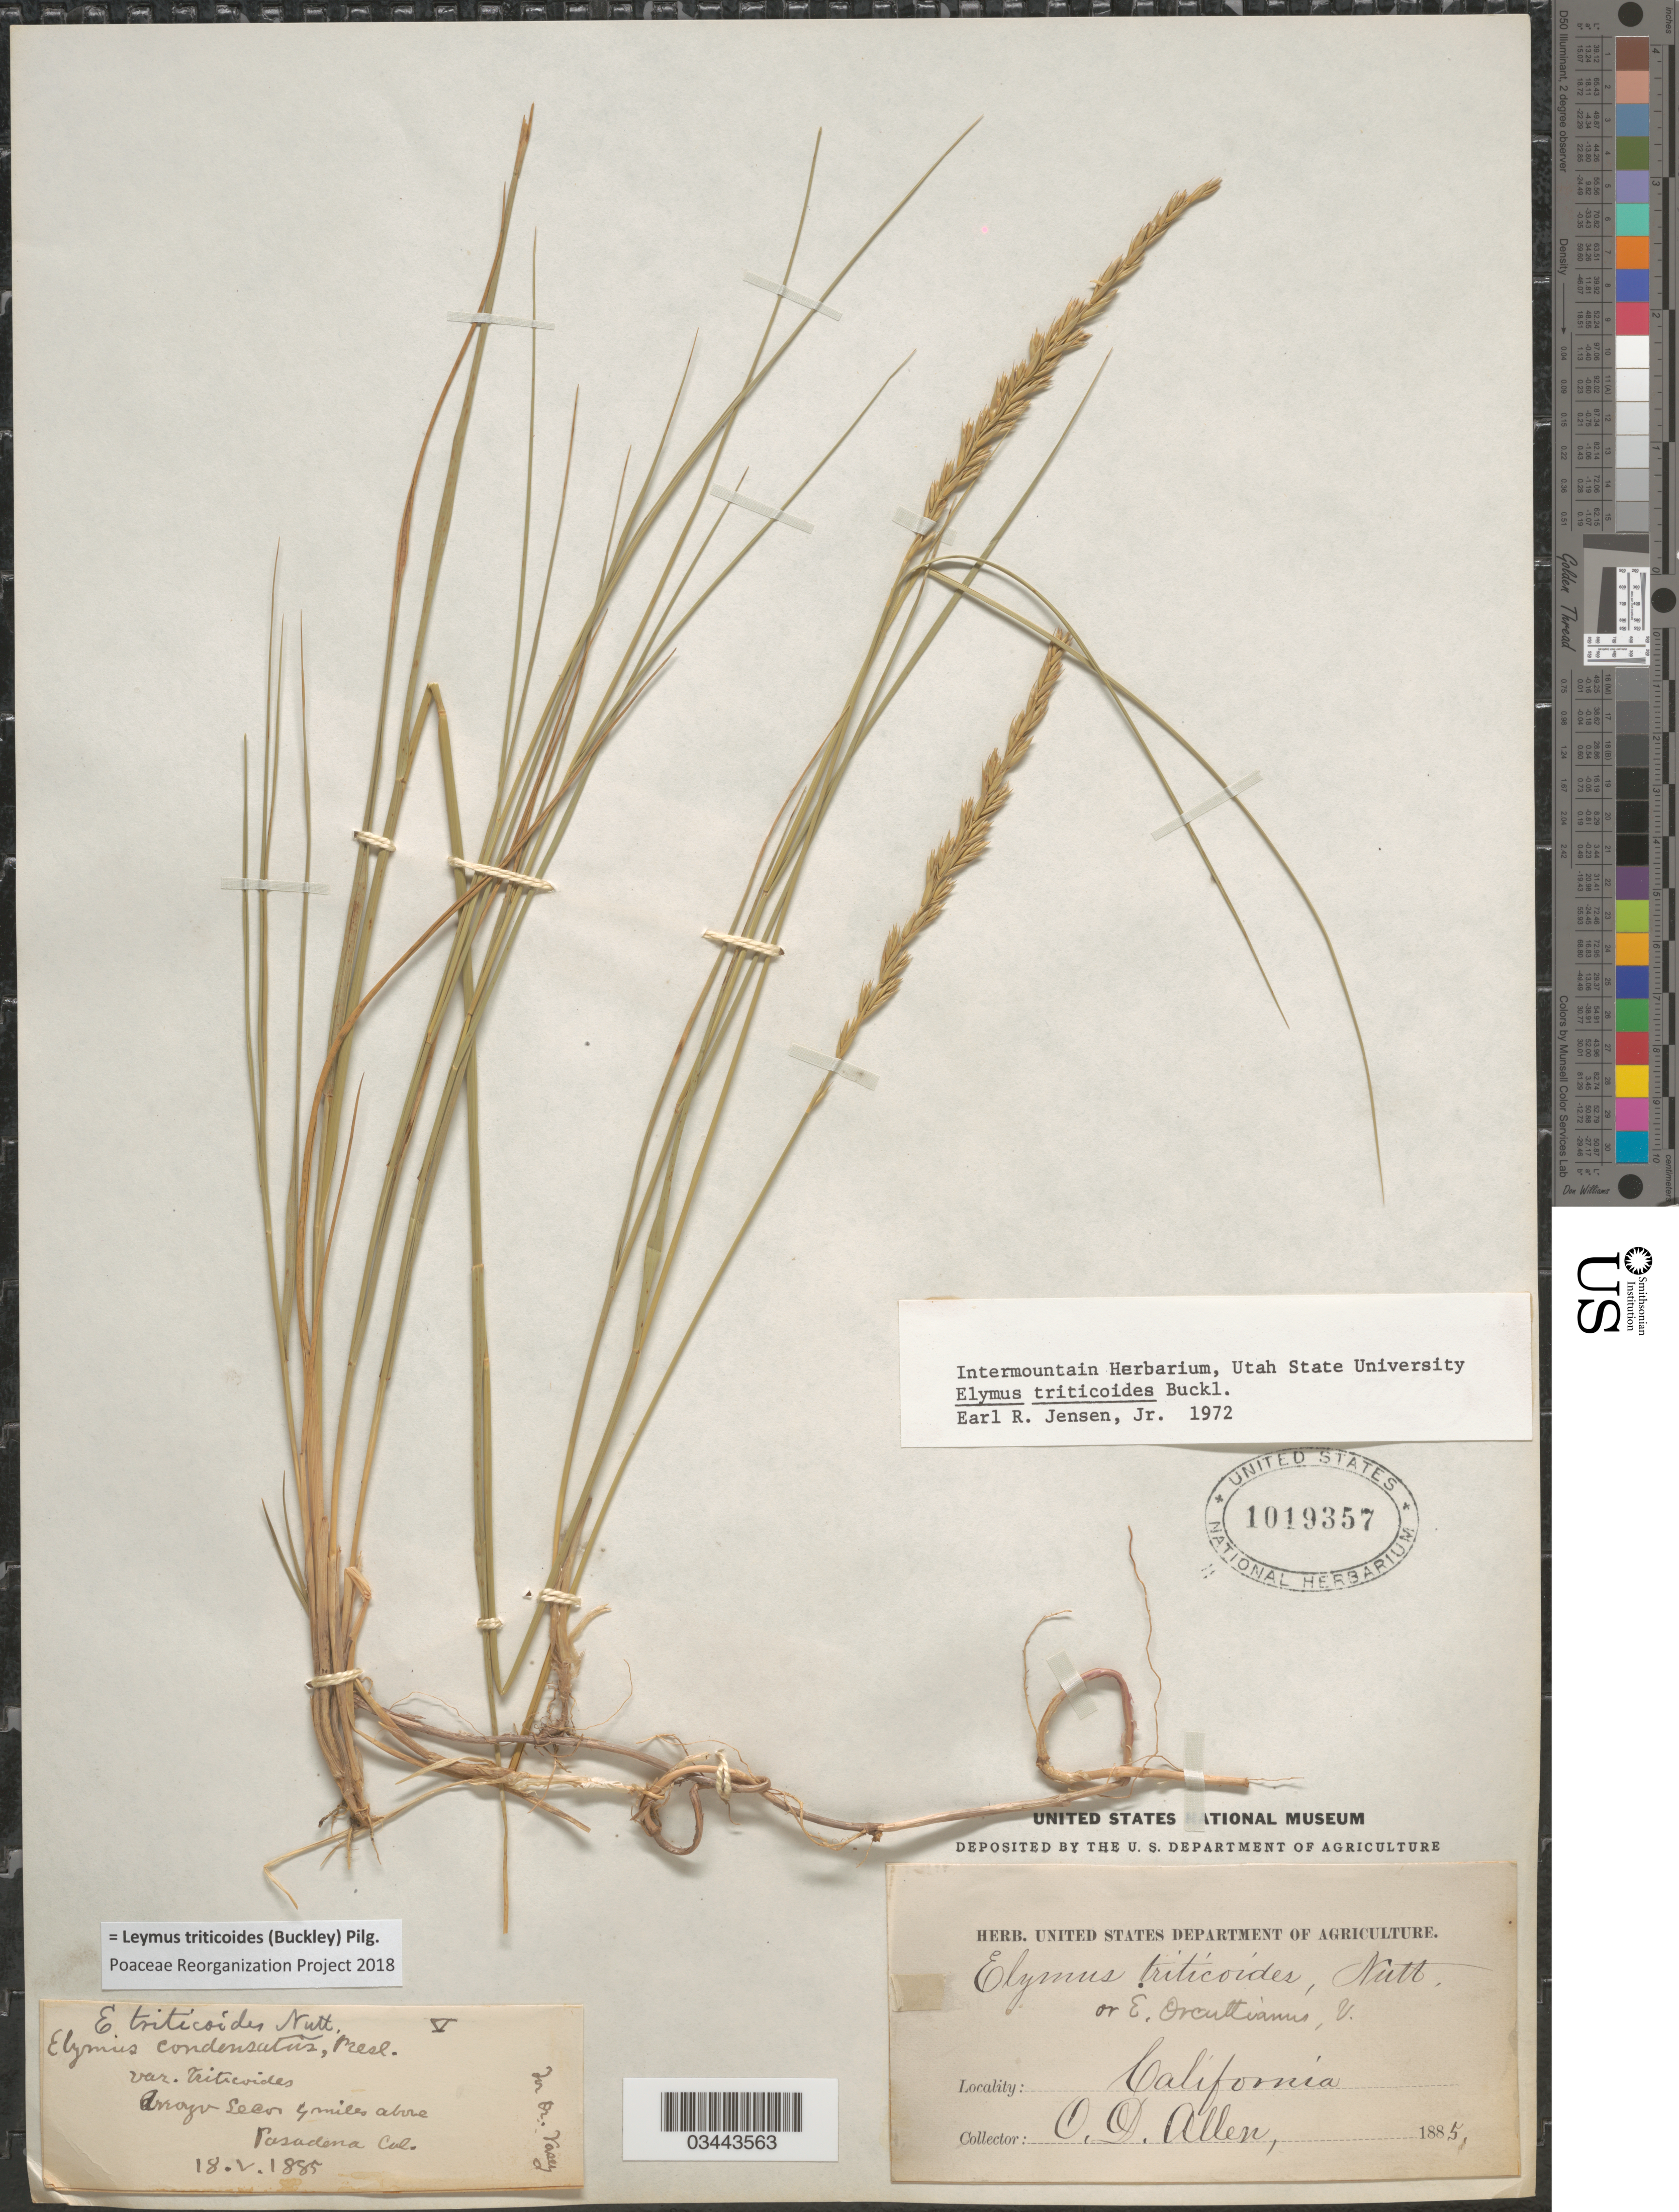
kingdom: Plantae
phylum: Tracheophyta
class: Liliopsida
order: Poales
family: Poaceae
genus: Leymus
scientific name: Leymus triticoides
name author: (Buckley) Pilg.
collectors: O. D. Allen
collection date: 1855-05-18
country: United States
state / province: California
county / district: Los Angeles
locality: Arroyo Lecos 4 miles above Pasadena.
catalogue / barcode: US 1019357